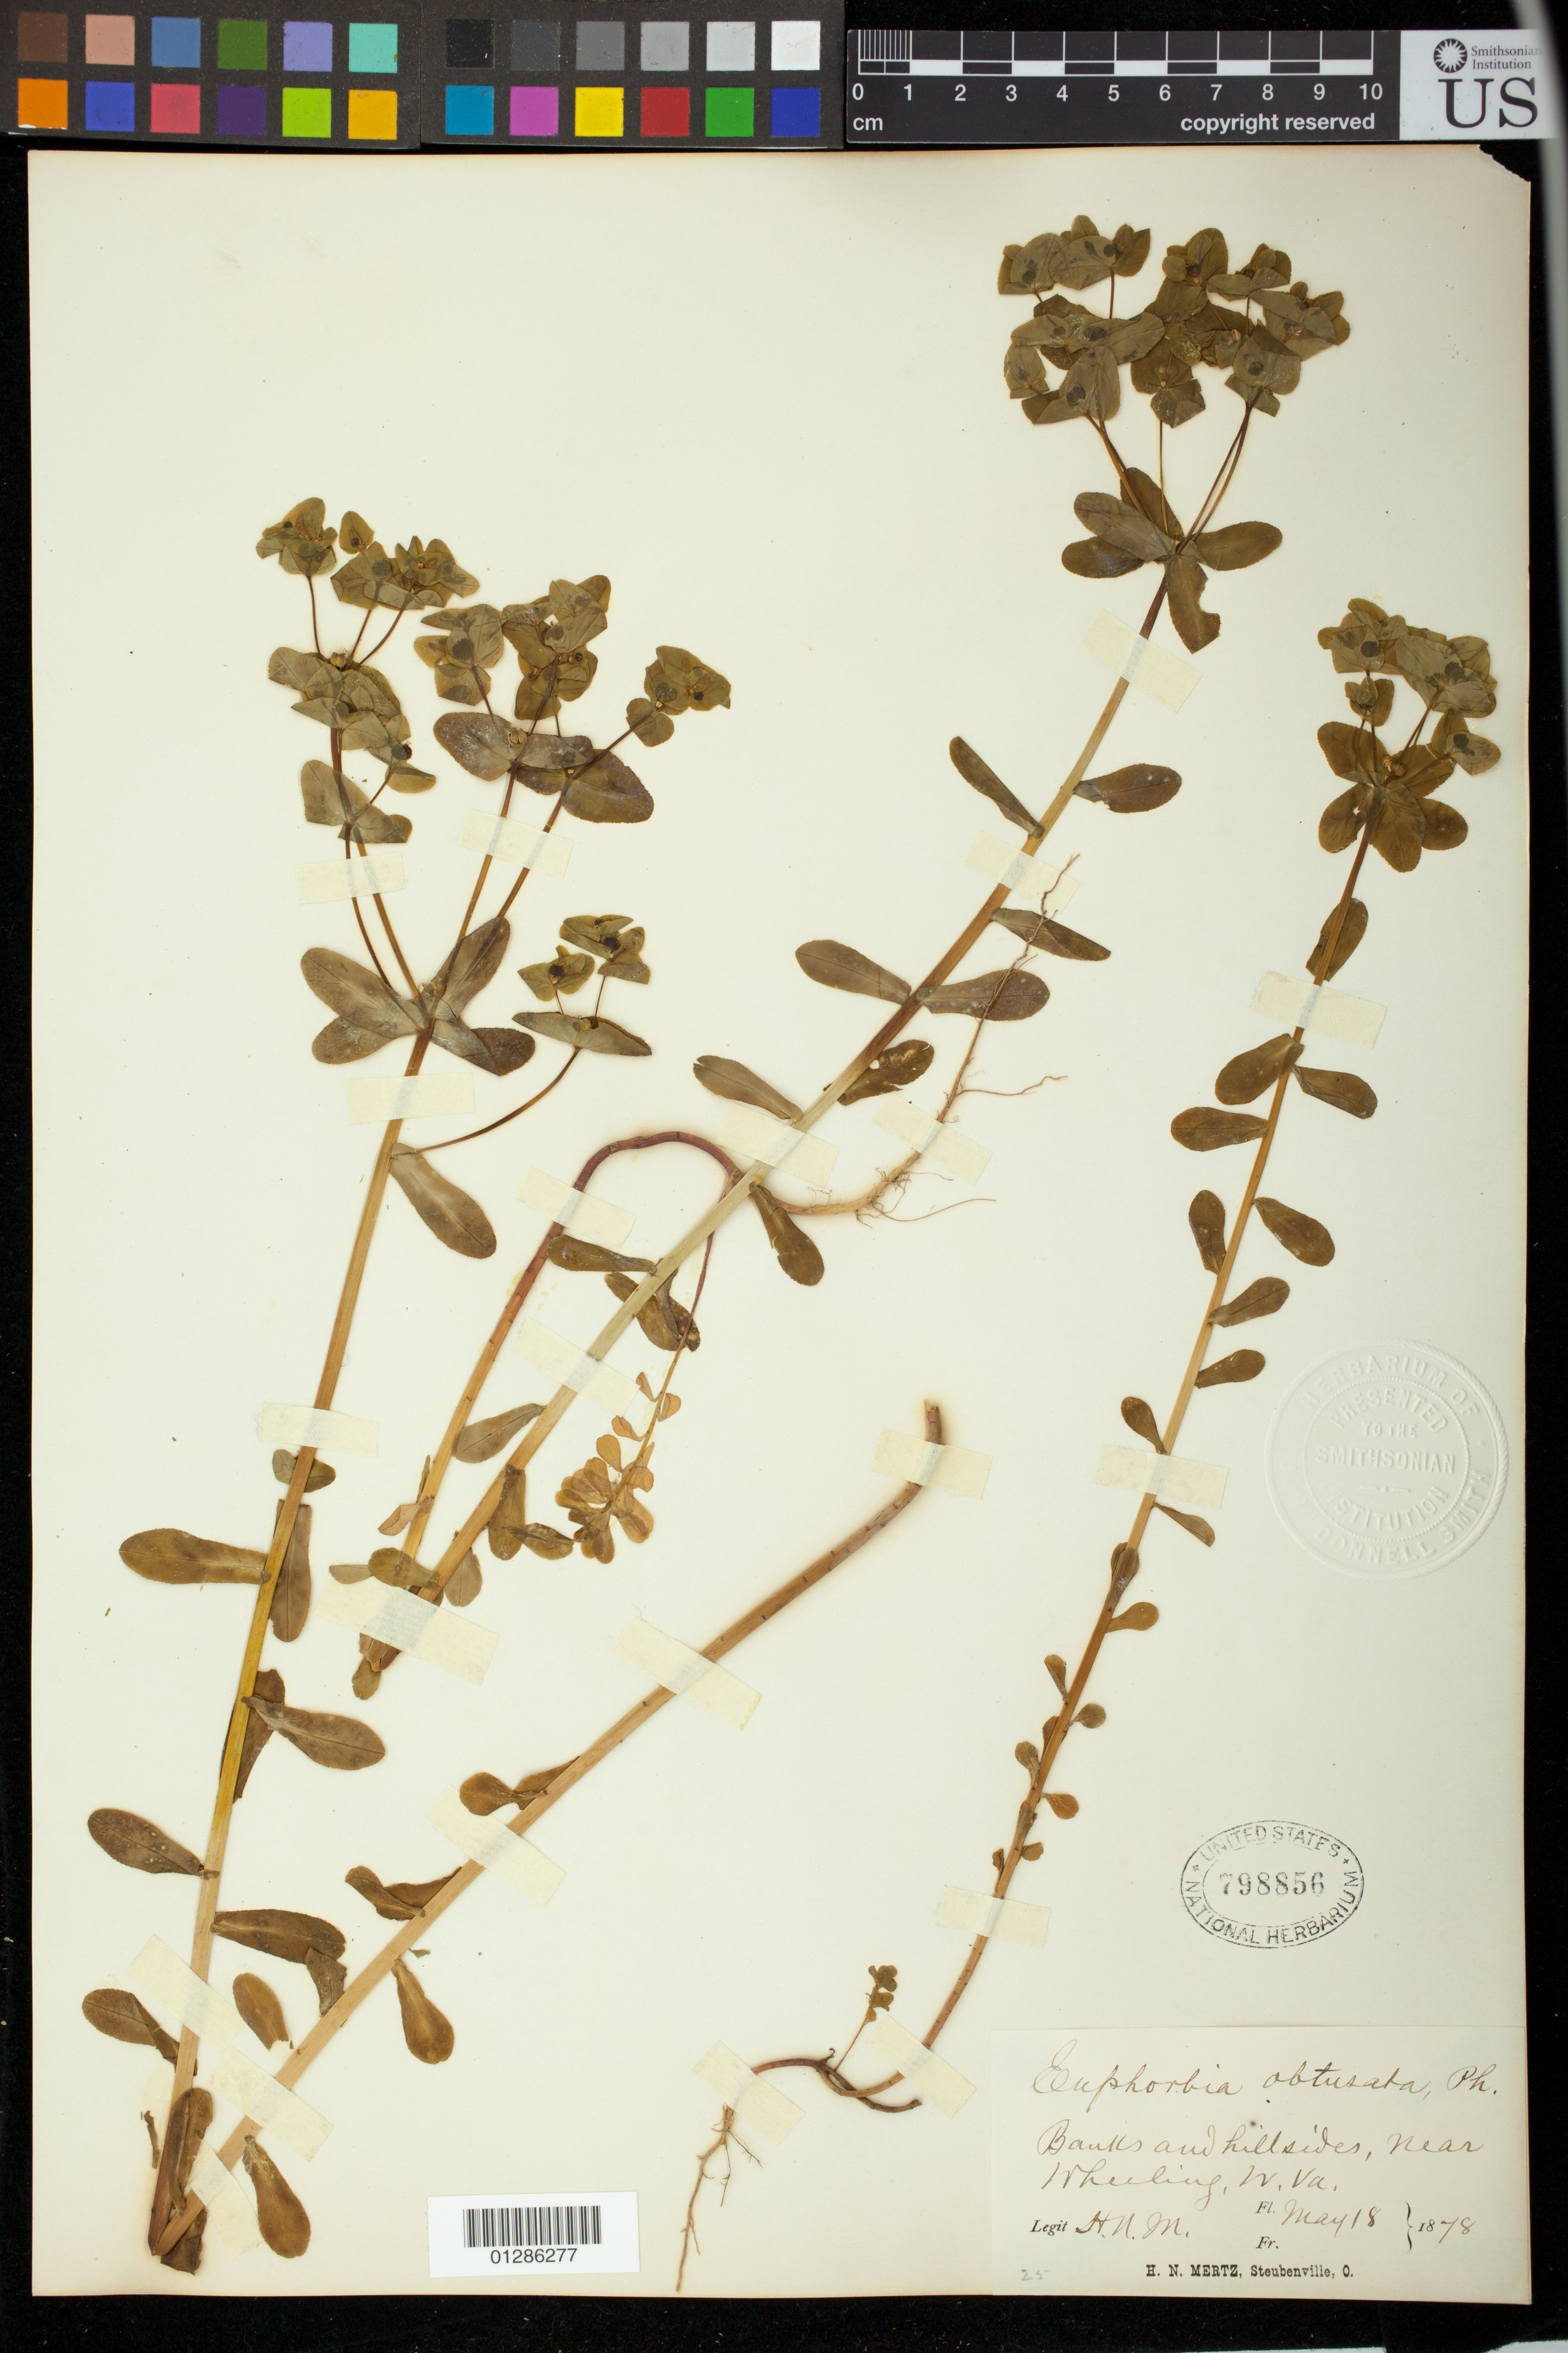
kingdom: Plantae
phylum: Tracheophyta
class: Magnoliopsida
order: Malpighiales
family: Euphorbiaceae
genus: Euphorbia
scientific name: Euphorbia spathulata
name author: Lam.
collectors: H. Mertz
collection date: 1878-05-18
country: United States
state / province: West Virginia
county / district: Ohio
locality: Banks and hillsides near Wheeling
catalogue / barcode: US 798856